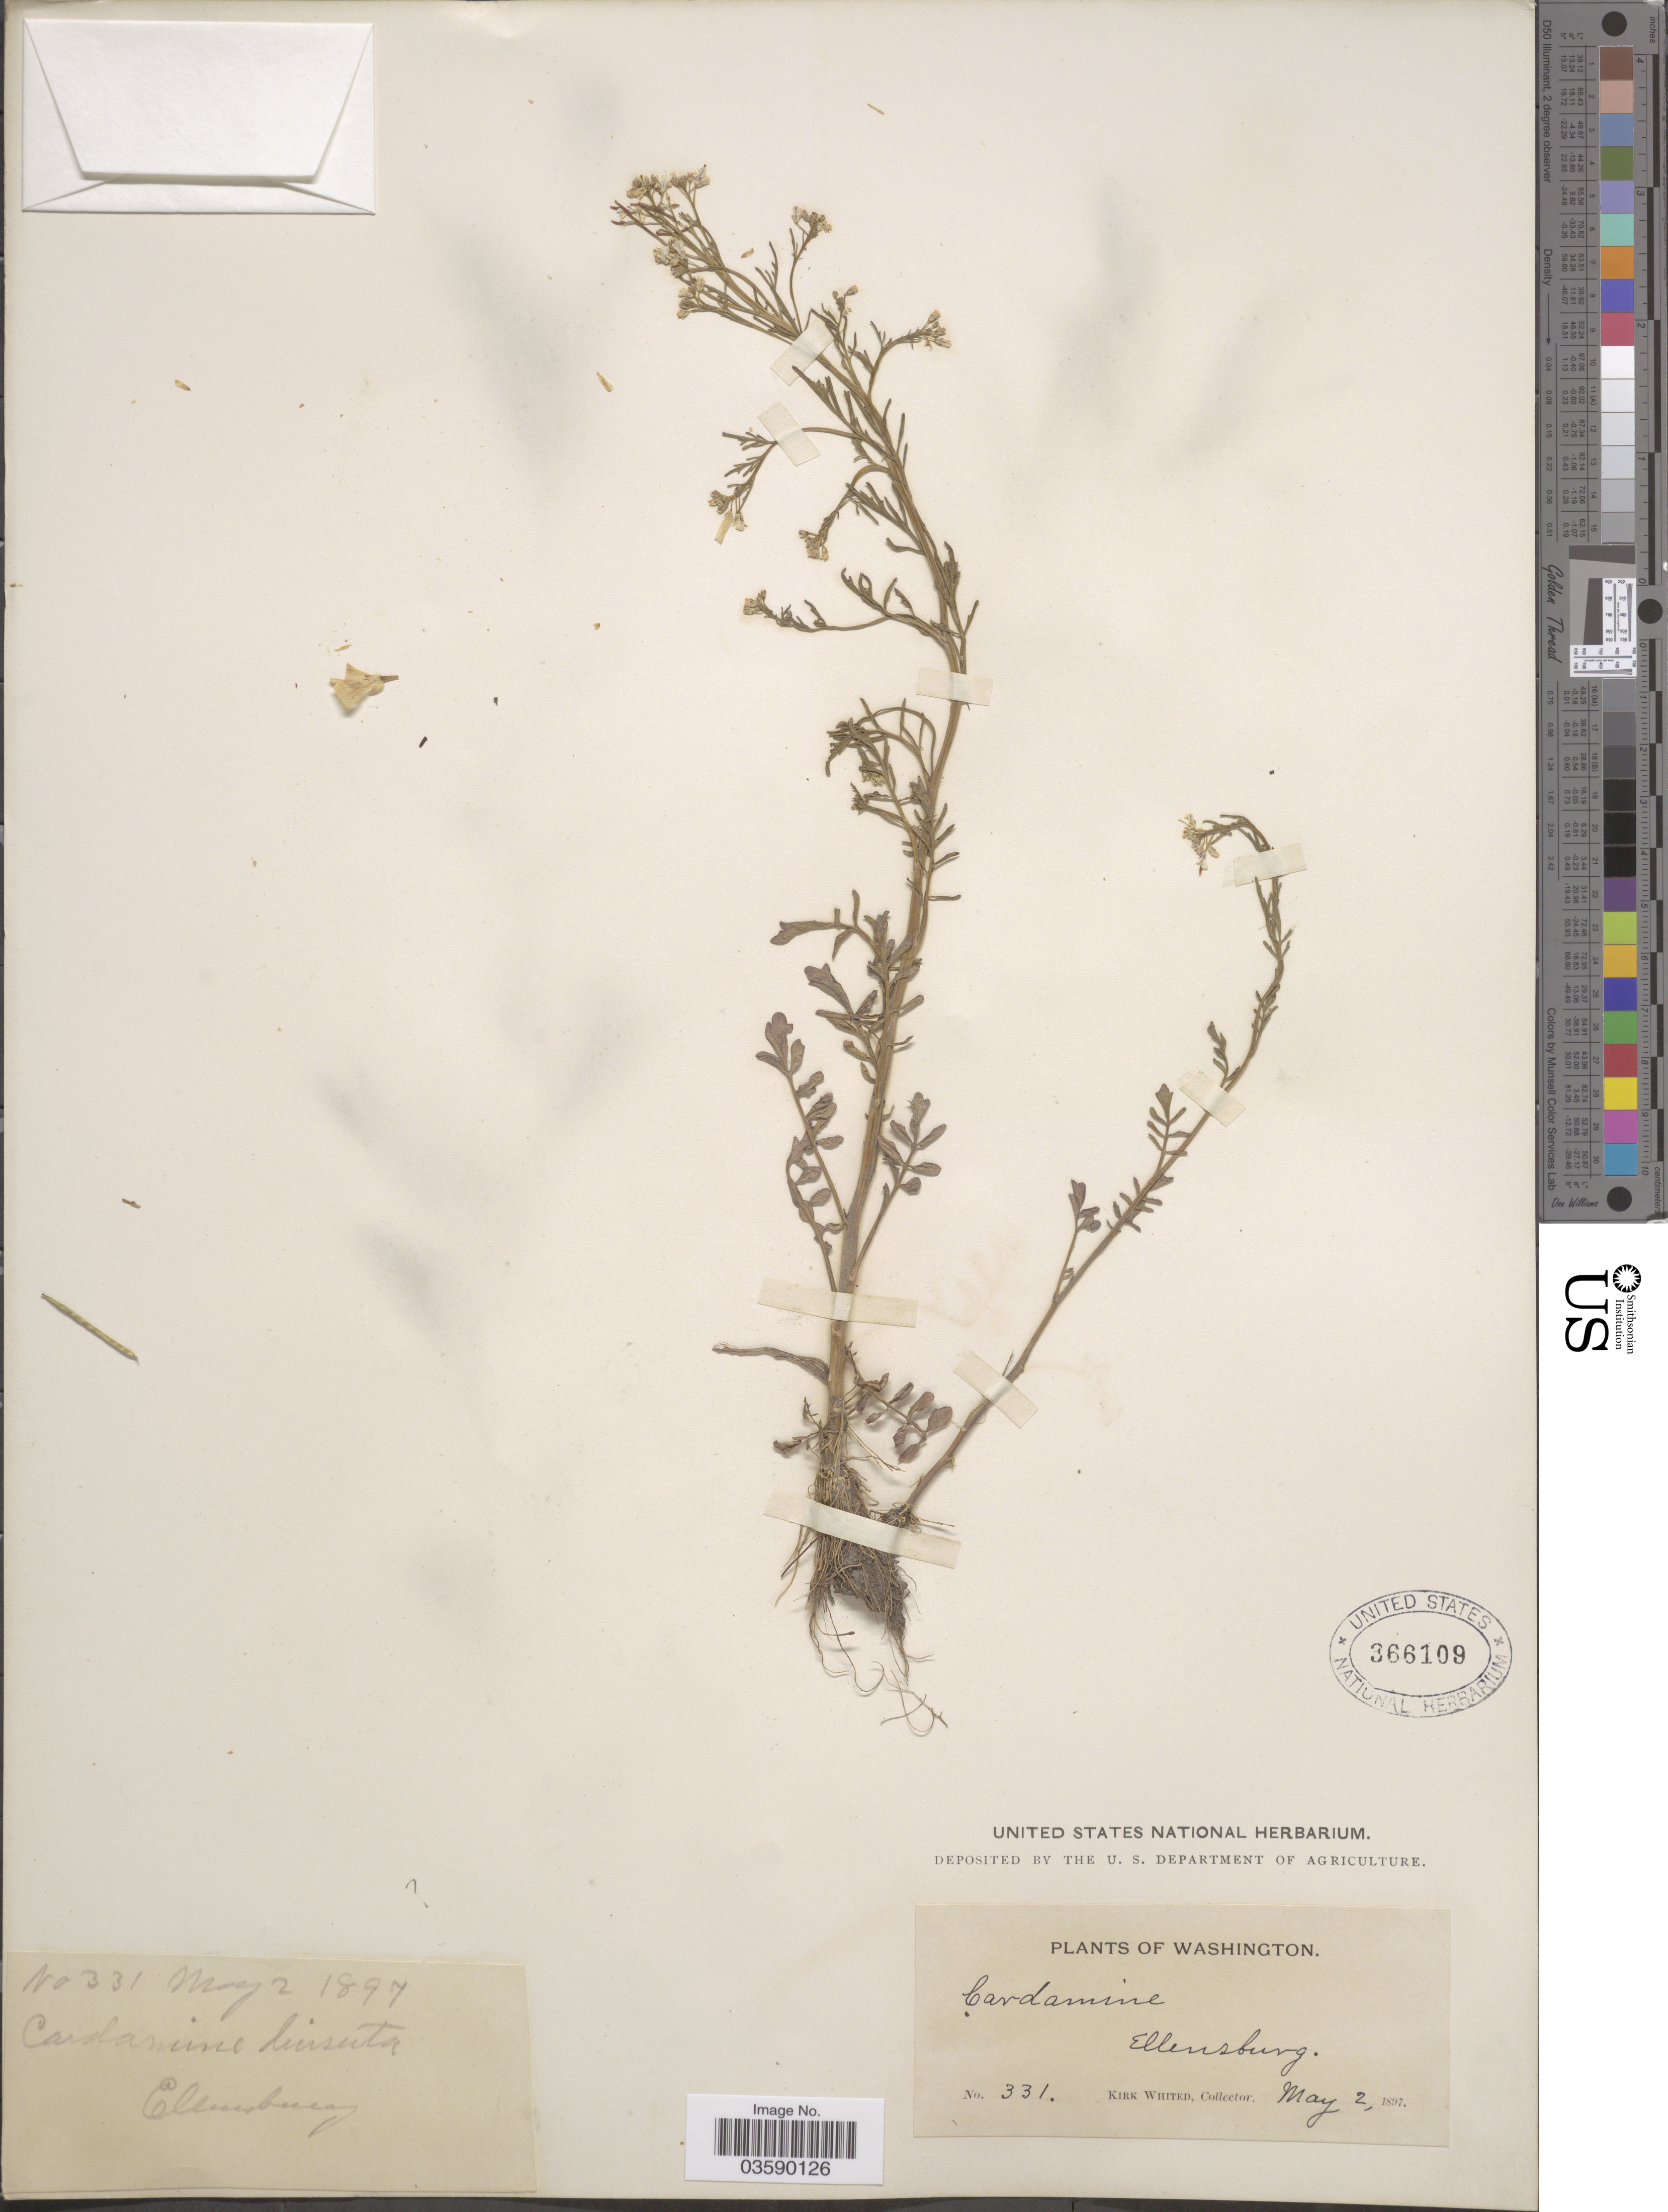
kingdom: Plantae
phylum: Tracheophyta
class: Magnoliopsida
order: Brassicales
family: Brassicaceae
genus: Cardamine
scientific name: Cardamine sp.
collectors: K. Whited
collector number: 331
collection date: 1897-05-02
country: United States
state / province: Washington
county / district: Kittitas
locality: Ellensburg.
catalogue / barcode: US 366109